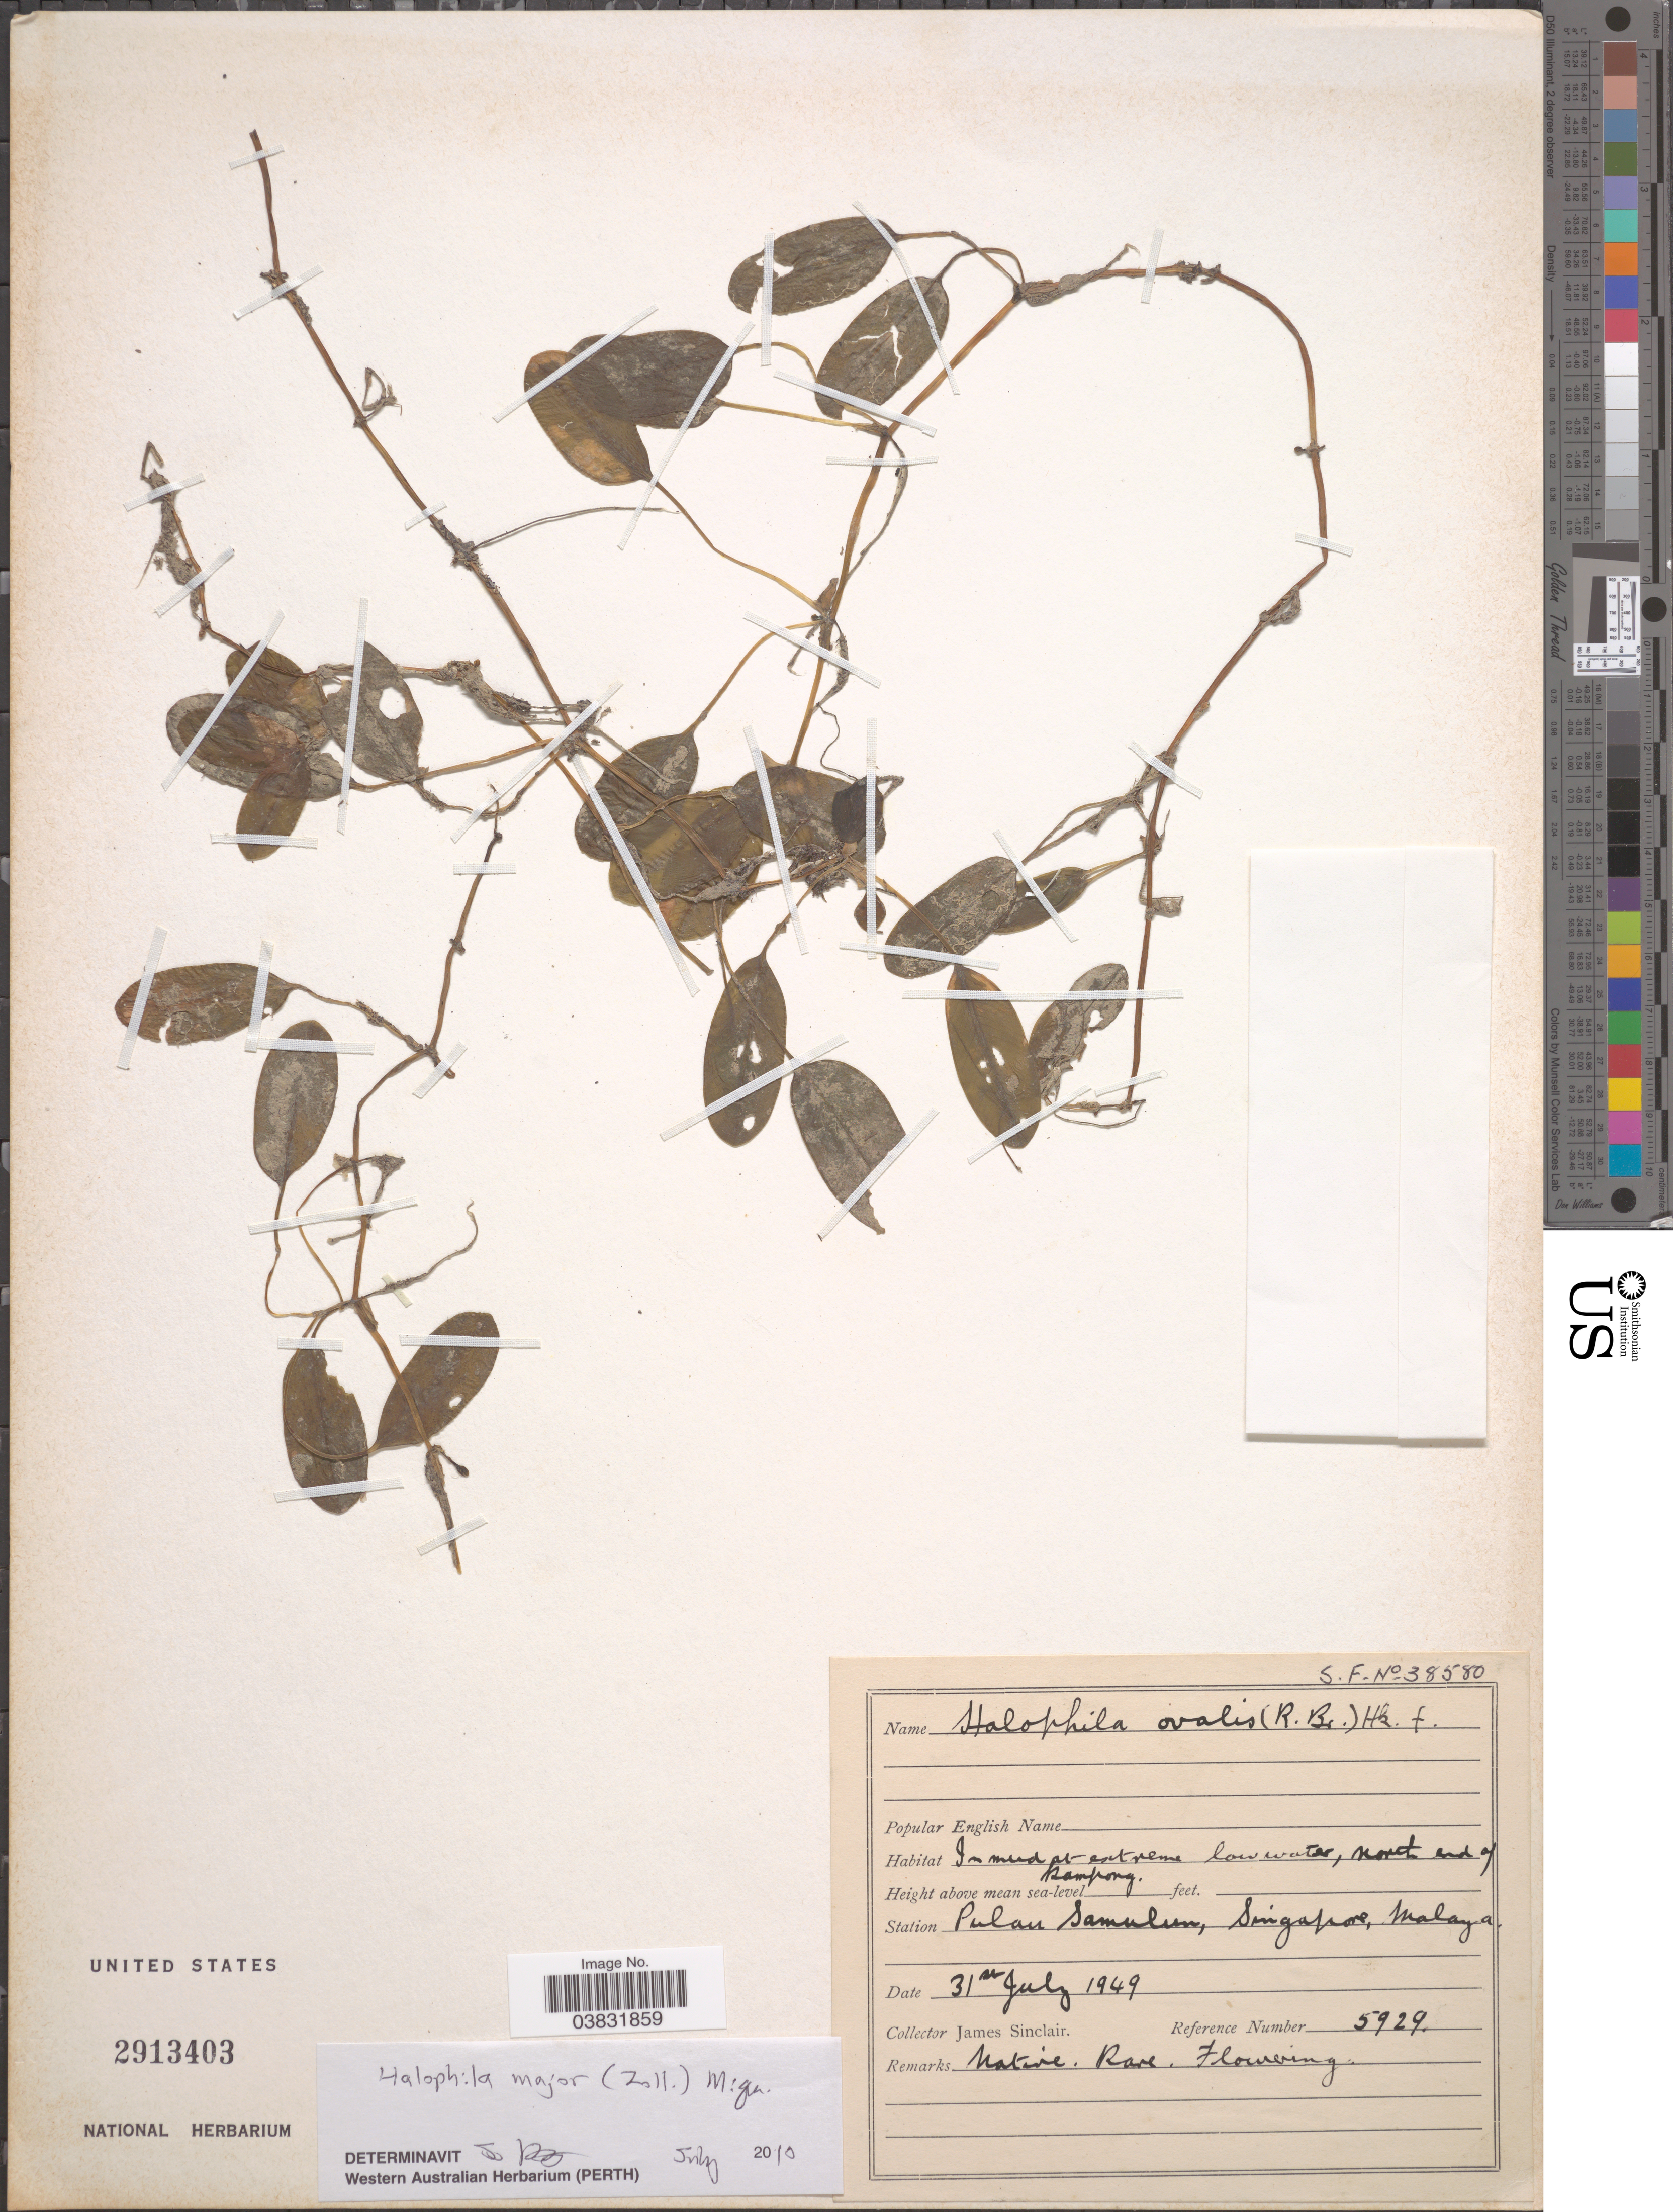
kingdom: Plantae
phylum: Tracheophyta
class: Liliopsida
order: Alismatales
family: Hydrocharitaceae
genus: Halophila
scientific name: Halophila major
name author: (Zoll.) Miq.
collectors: J. Sinclair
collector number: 5929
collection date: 1949-07-31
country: Singapore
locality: In mud at extreme low water, north end of kampong. Station Pulau Samulun, Singapore, Malaya.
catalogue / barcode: US 2913403